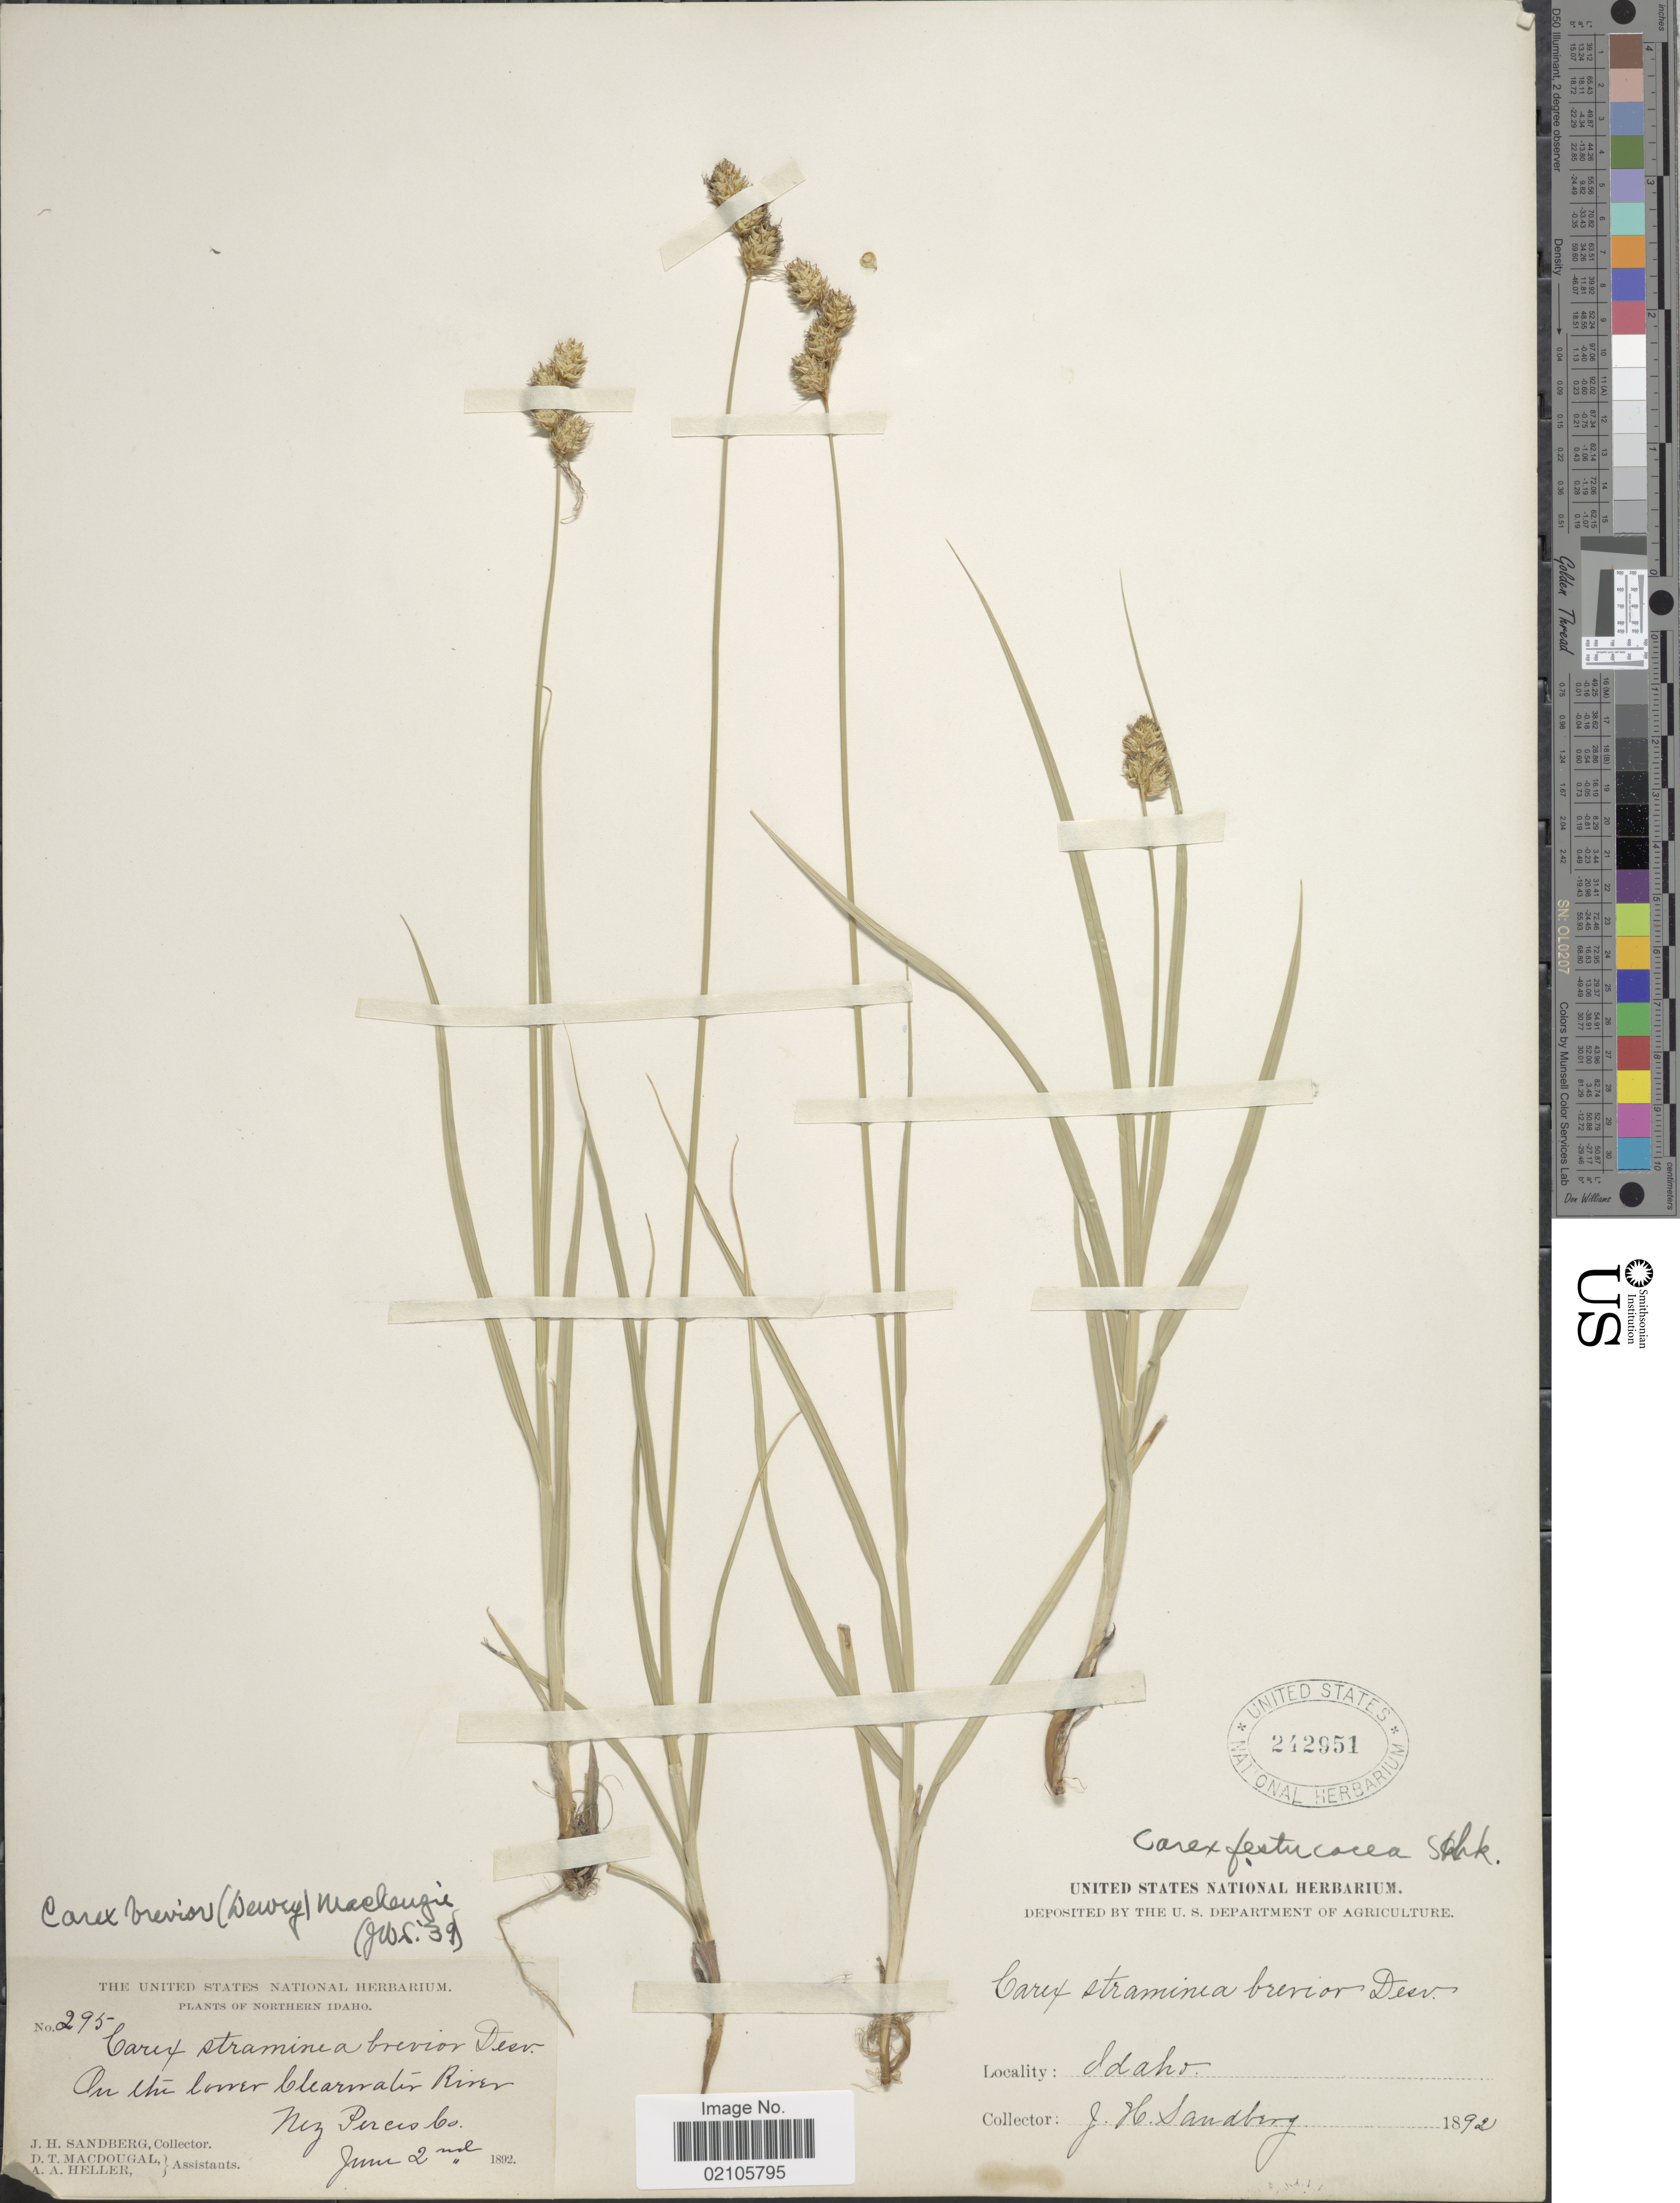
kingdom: Plantae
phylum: Tracheophyta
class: Liliopsida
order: Poales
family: Cyperaceae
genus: Carex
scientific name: Carex brevior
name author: (Dewey) Mack. ex Lunell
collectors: J. H. Sandberg, D. T. MacDougal & A. A. Heller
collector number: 295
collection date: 1892-06-02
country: United States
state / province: Idaho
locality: Northern Idaho. On the lower Clearwater River, Nez Perces Co.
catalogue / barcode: US 242951